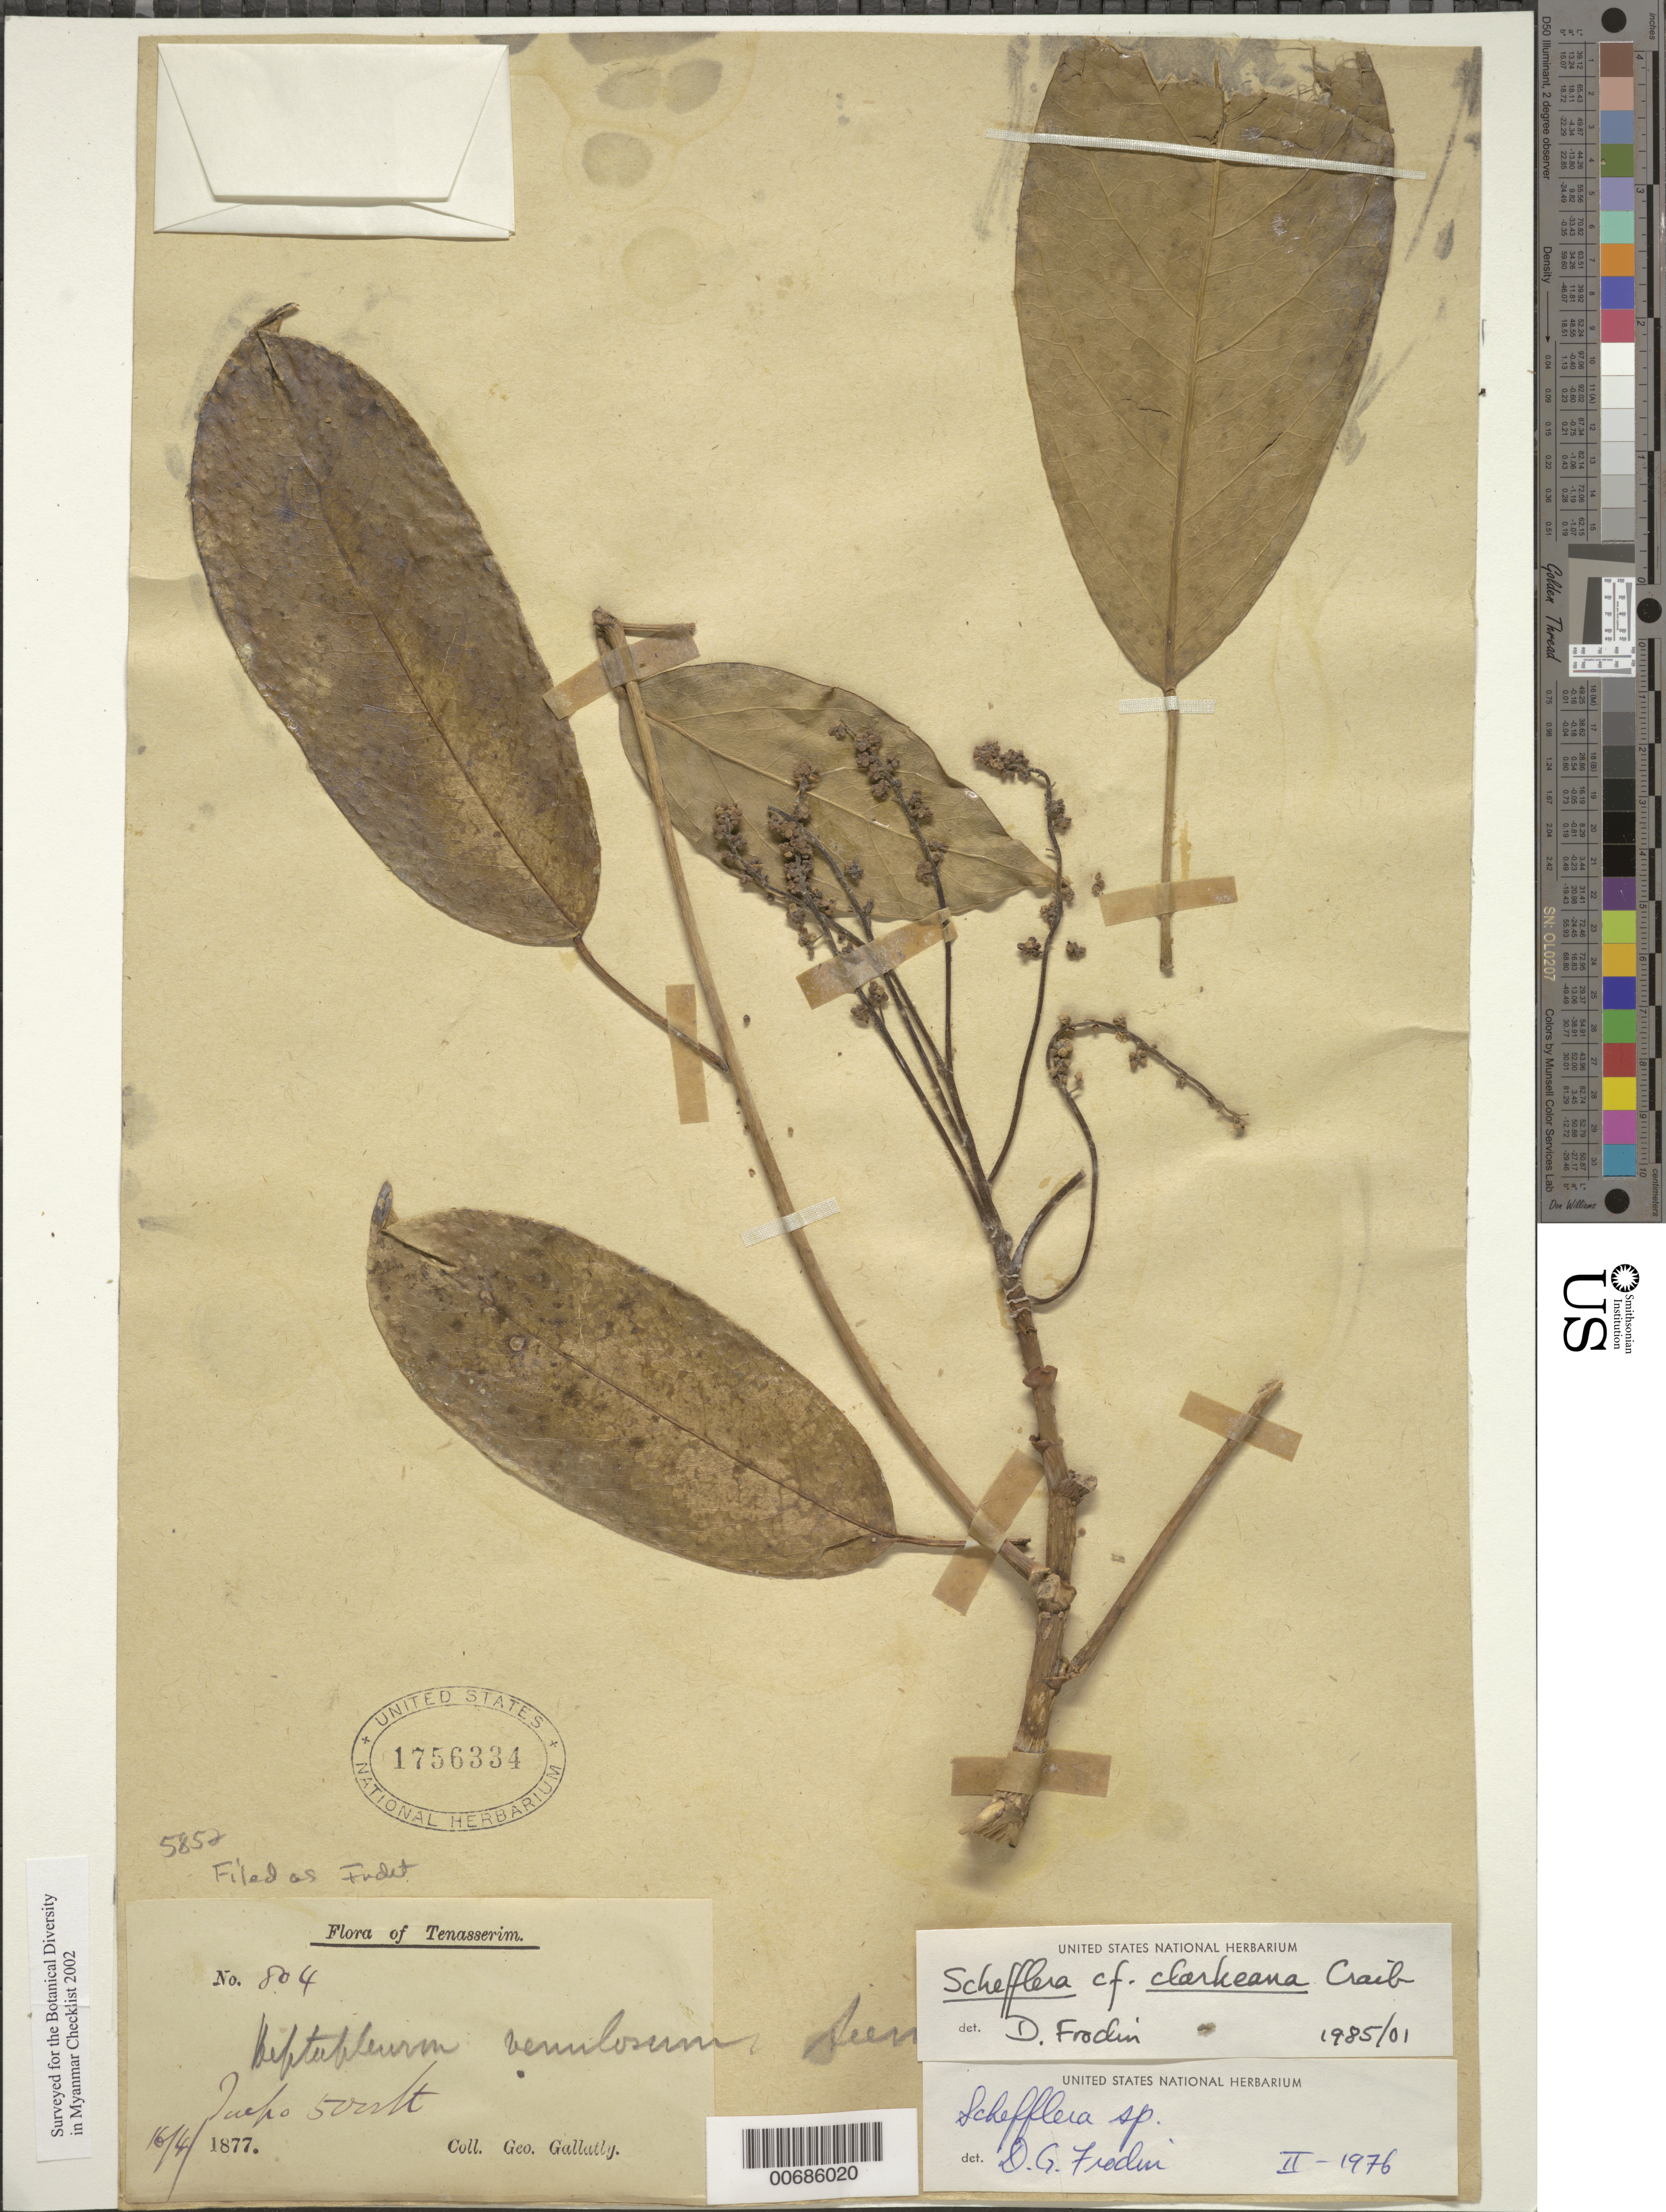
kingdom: Plantae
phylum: Tracheophyta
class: Magnoliopsida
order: Apiales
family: Araliaceae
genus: Schefflera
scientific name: Schefflera sp.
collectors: G. Gallatly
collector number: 804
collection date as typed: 16 Apr 1877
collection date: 1877-04-16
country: Myanmar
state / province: Tenasserim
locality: Tuepo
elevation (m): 152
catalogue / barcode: US 1756334